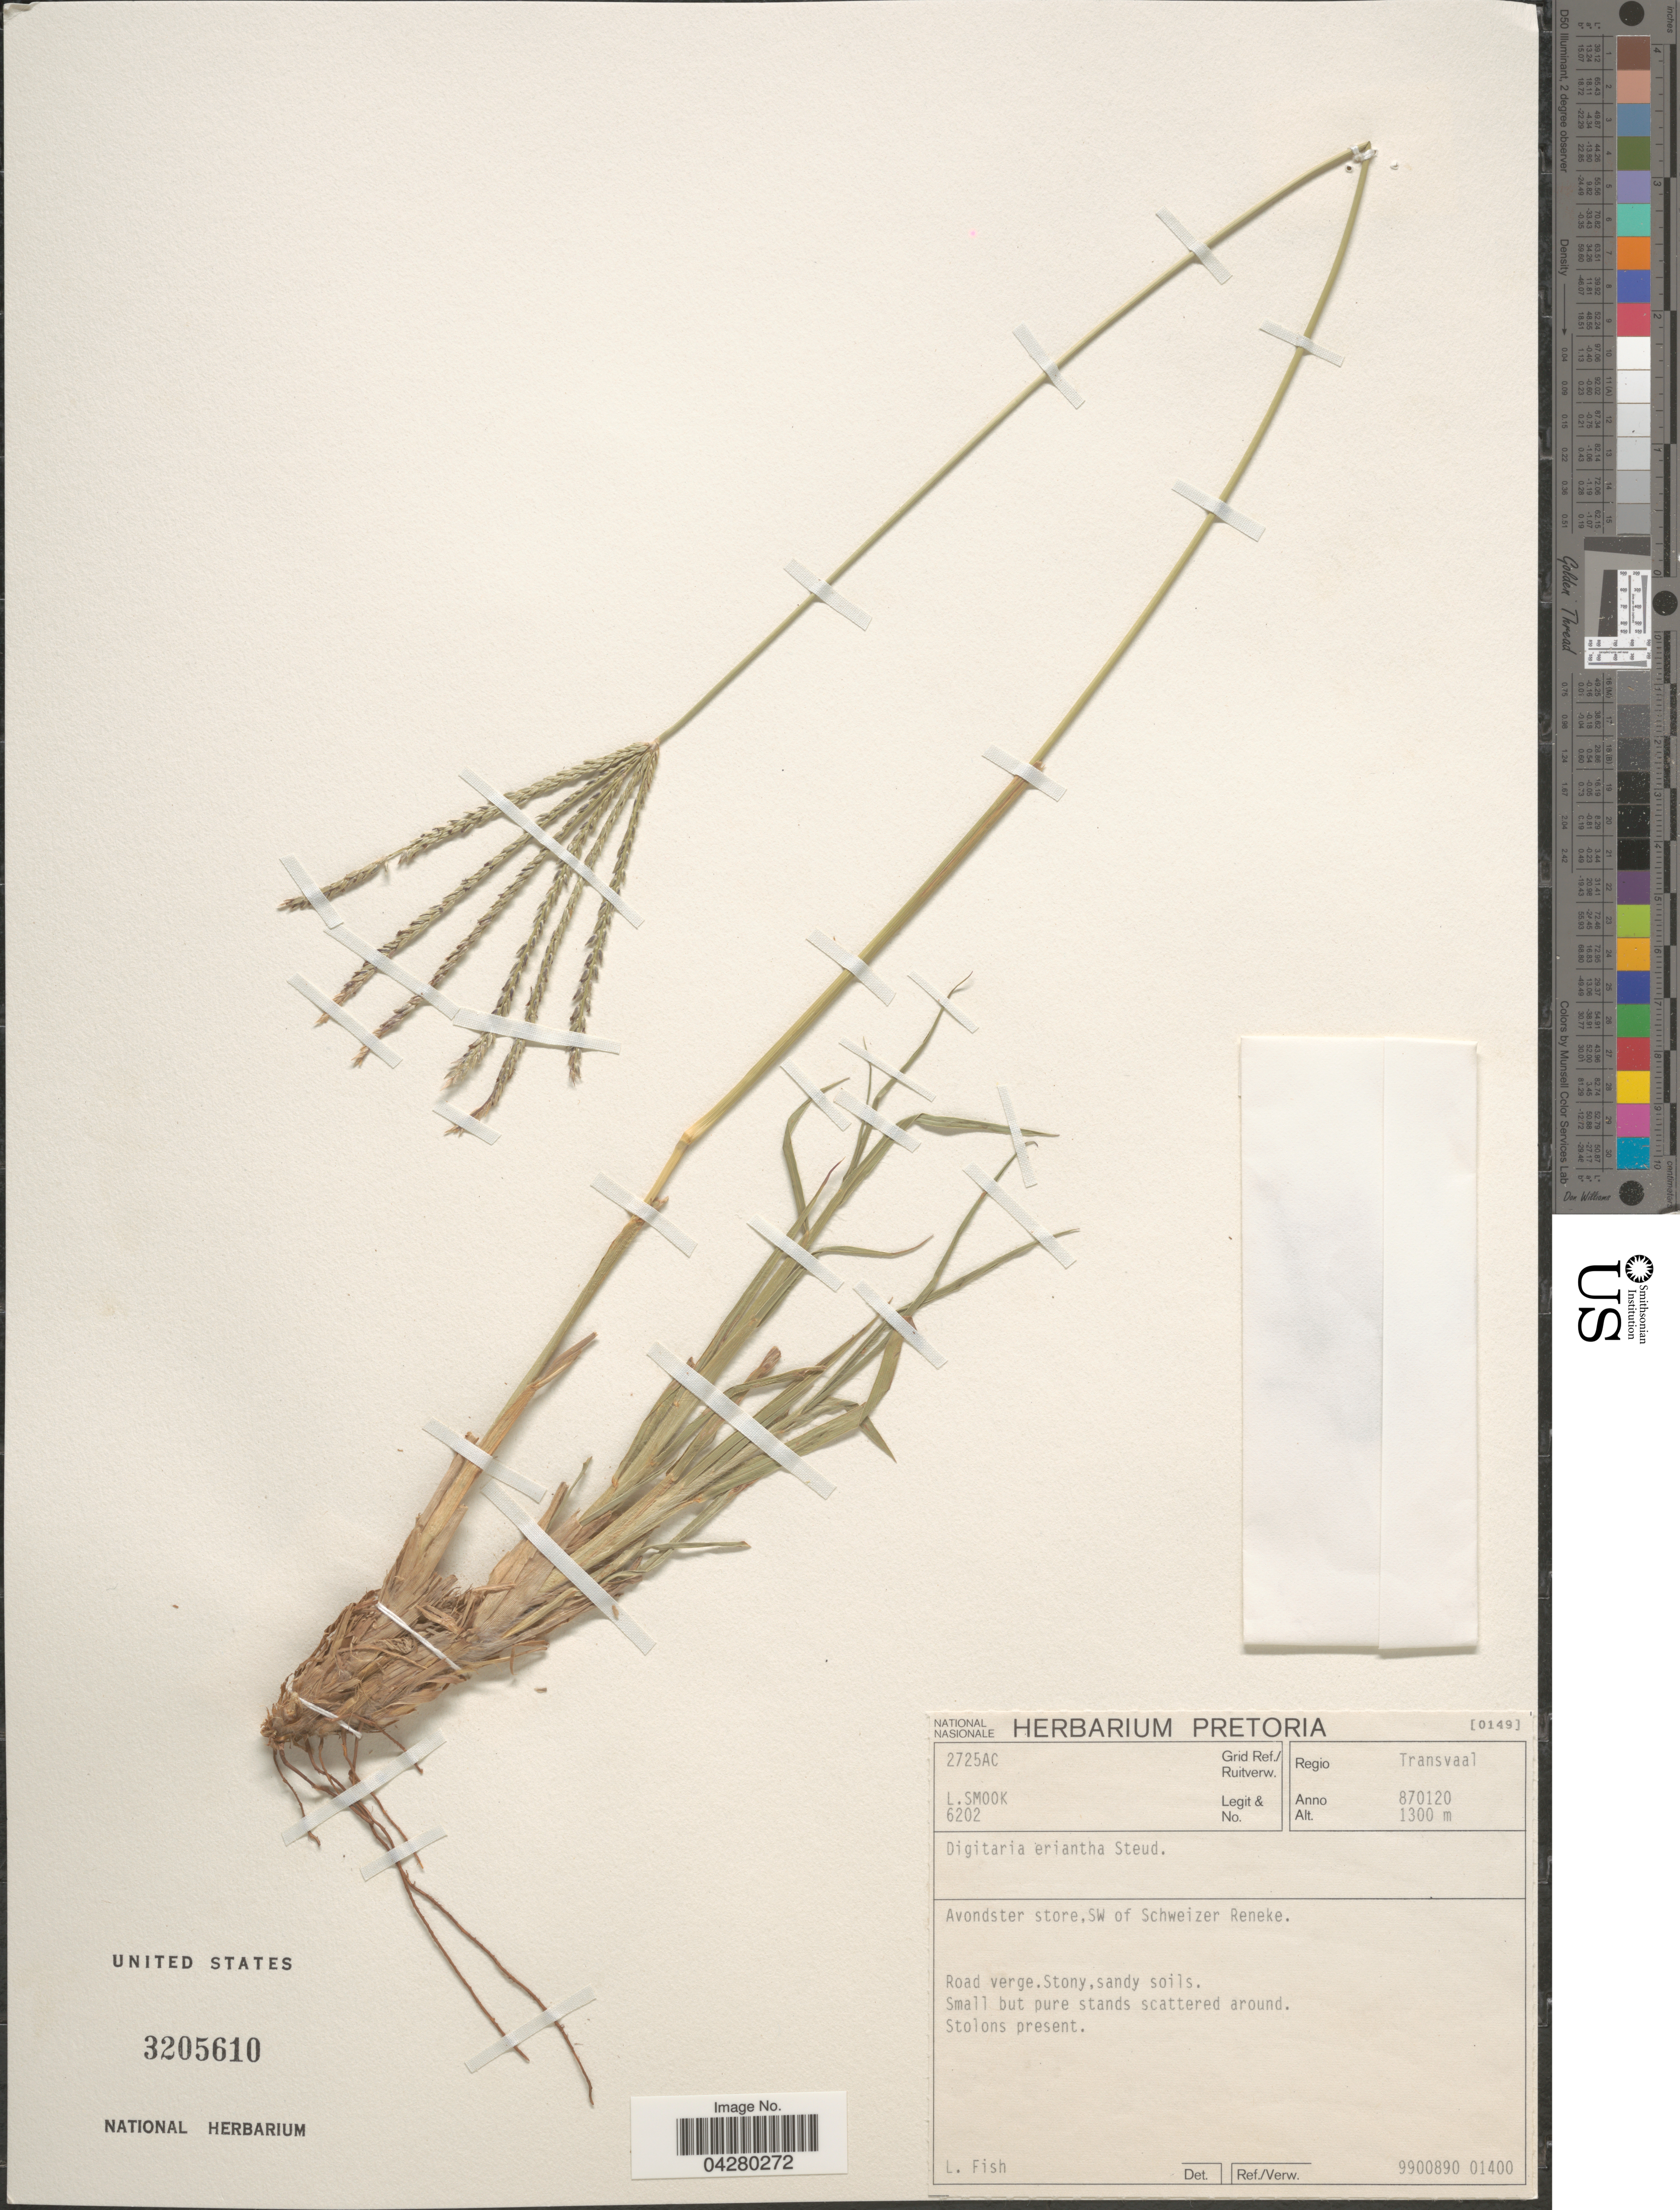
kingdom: Plantae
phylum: Tracheophyta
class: Liliopsida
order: Poales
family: Poaceae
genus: Digitaria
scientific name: Digitaria eriantha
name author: Steud.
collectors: L. Smook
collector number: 6202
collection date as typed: Transcribed d/m/y: 20/1/87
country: South Africa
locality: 2725AC Grid Ref. Regio Transvaal. Avondster store, SW of Schweizer Reneke. Road verge.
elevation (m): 1300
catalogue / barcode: US 3205610